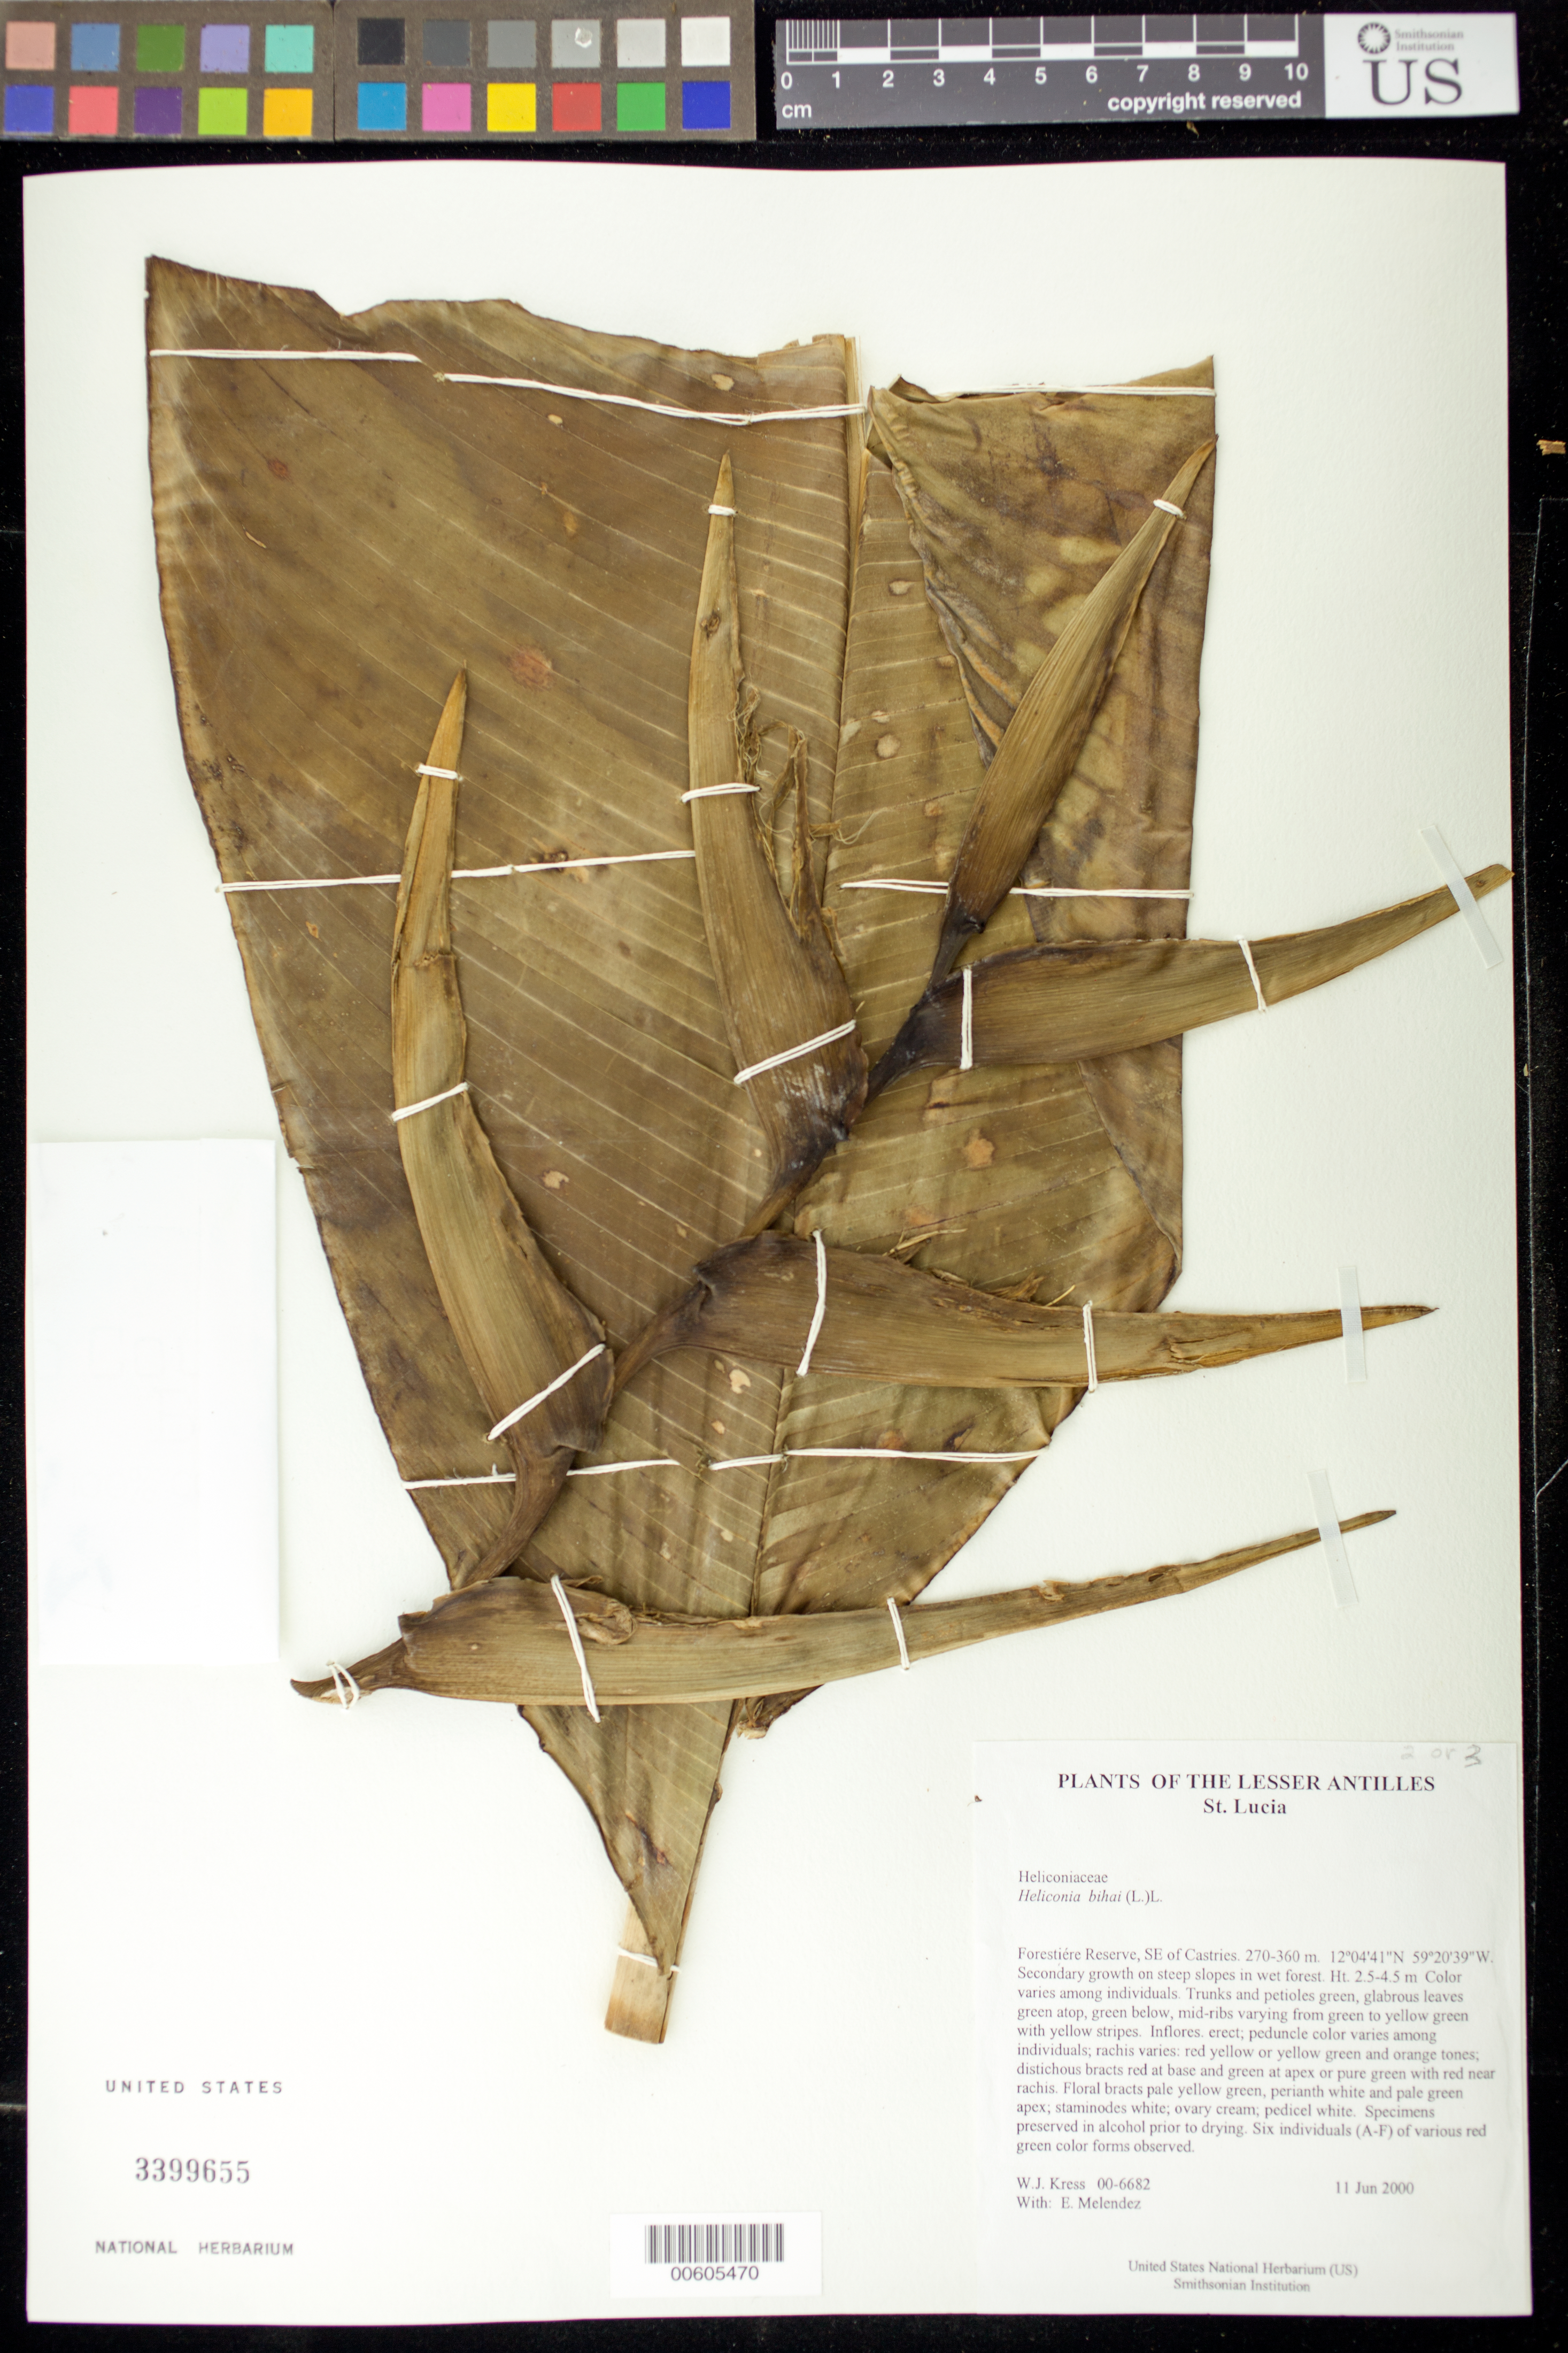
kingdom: Plantae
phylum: Tracheophyta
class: Liliopsida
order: Zingiberales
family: Heliconiaceae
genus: Heliconia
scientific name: Heliconia bihai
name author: (L.) L.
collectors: W. J. Kress, E. Meléndez & E. Temeles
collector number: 00-6682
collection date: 2000-06-11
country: St. Lucia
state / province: Castries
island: St. Lucia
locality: Forestiére Reserve, SE of Castries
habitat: Secondary growth on steep slopes in wet forest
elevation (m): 270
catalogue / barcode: US 3399655